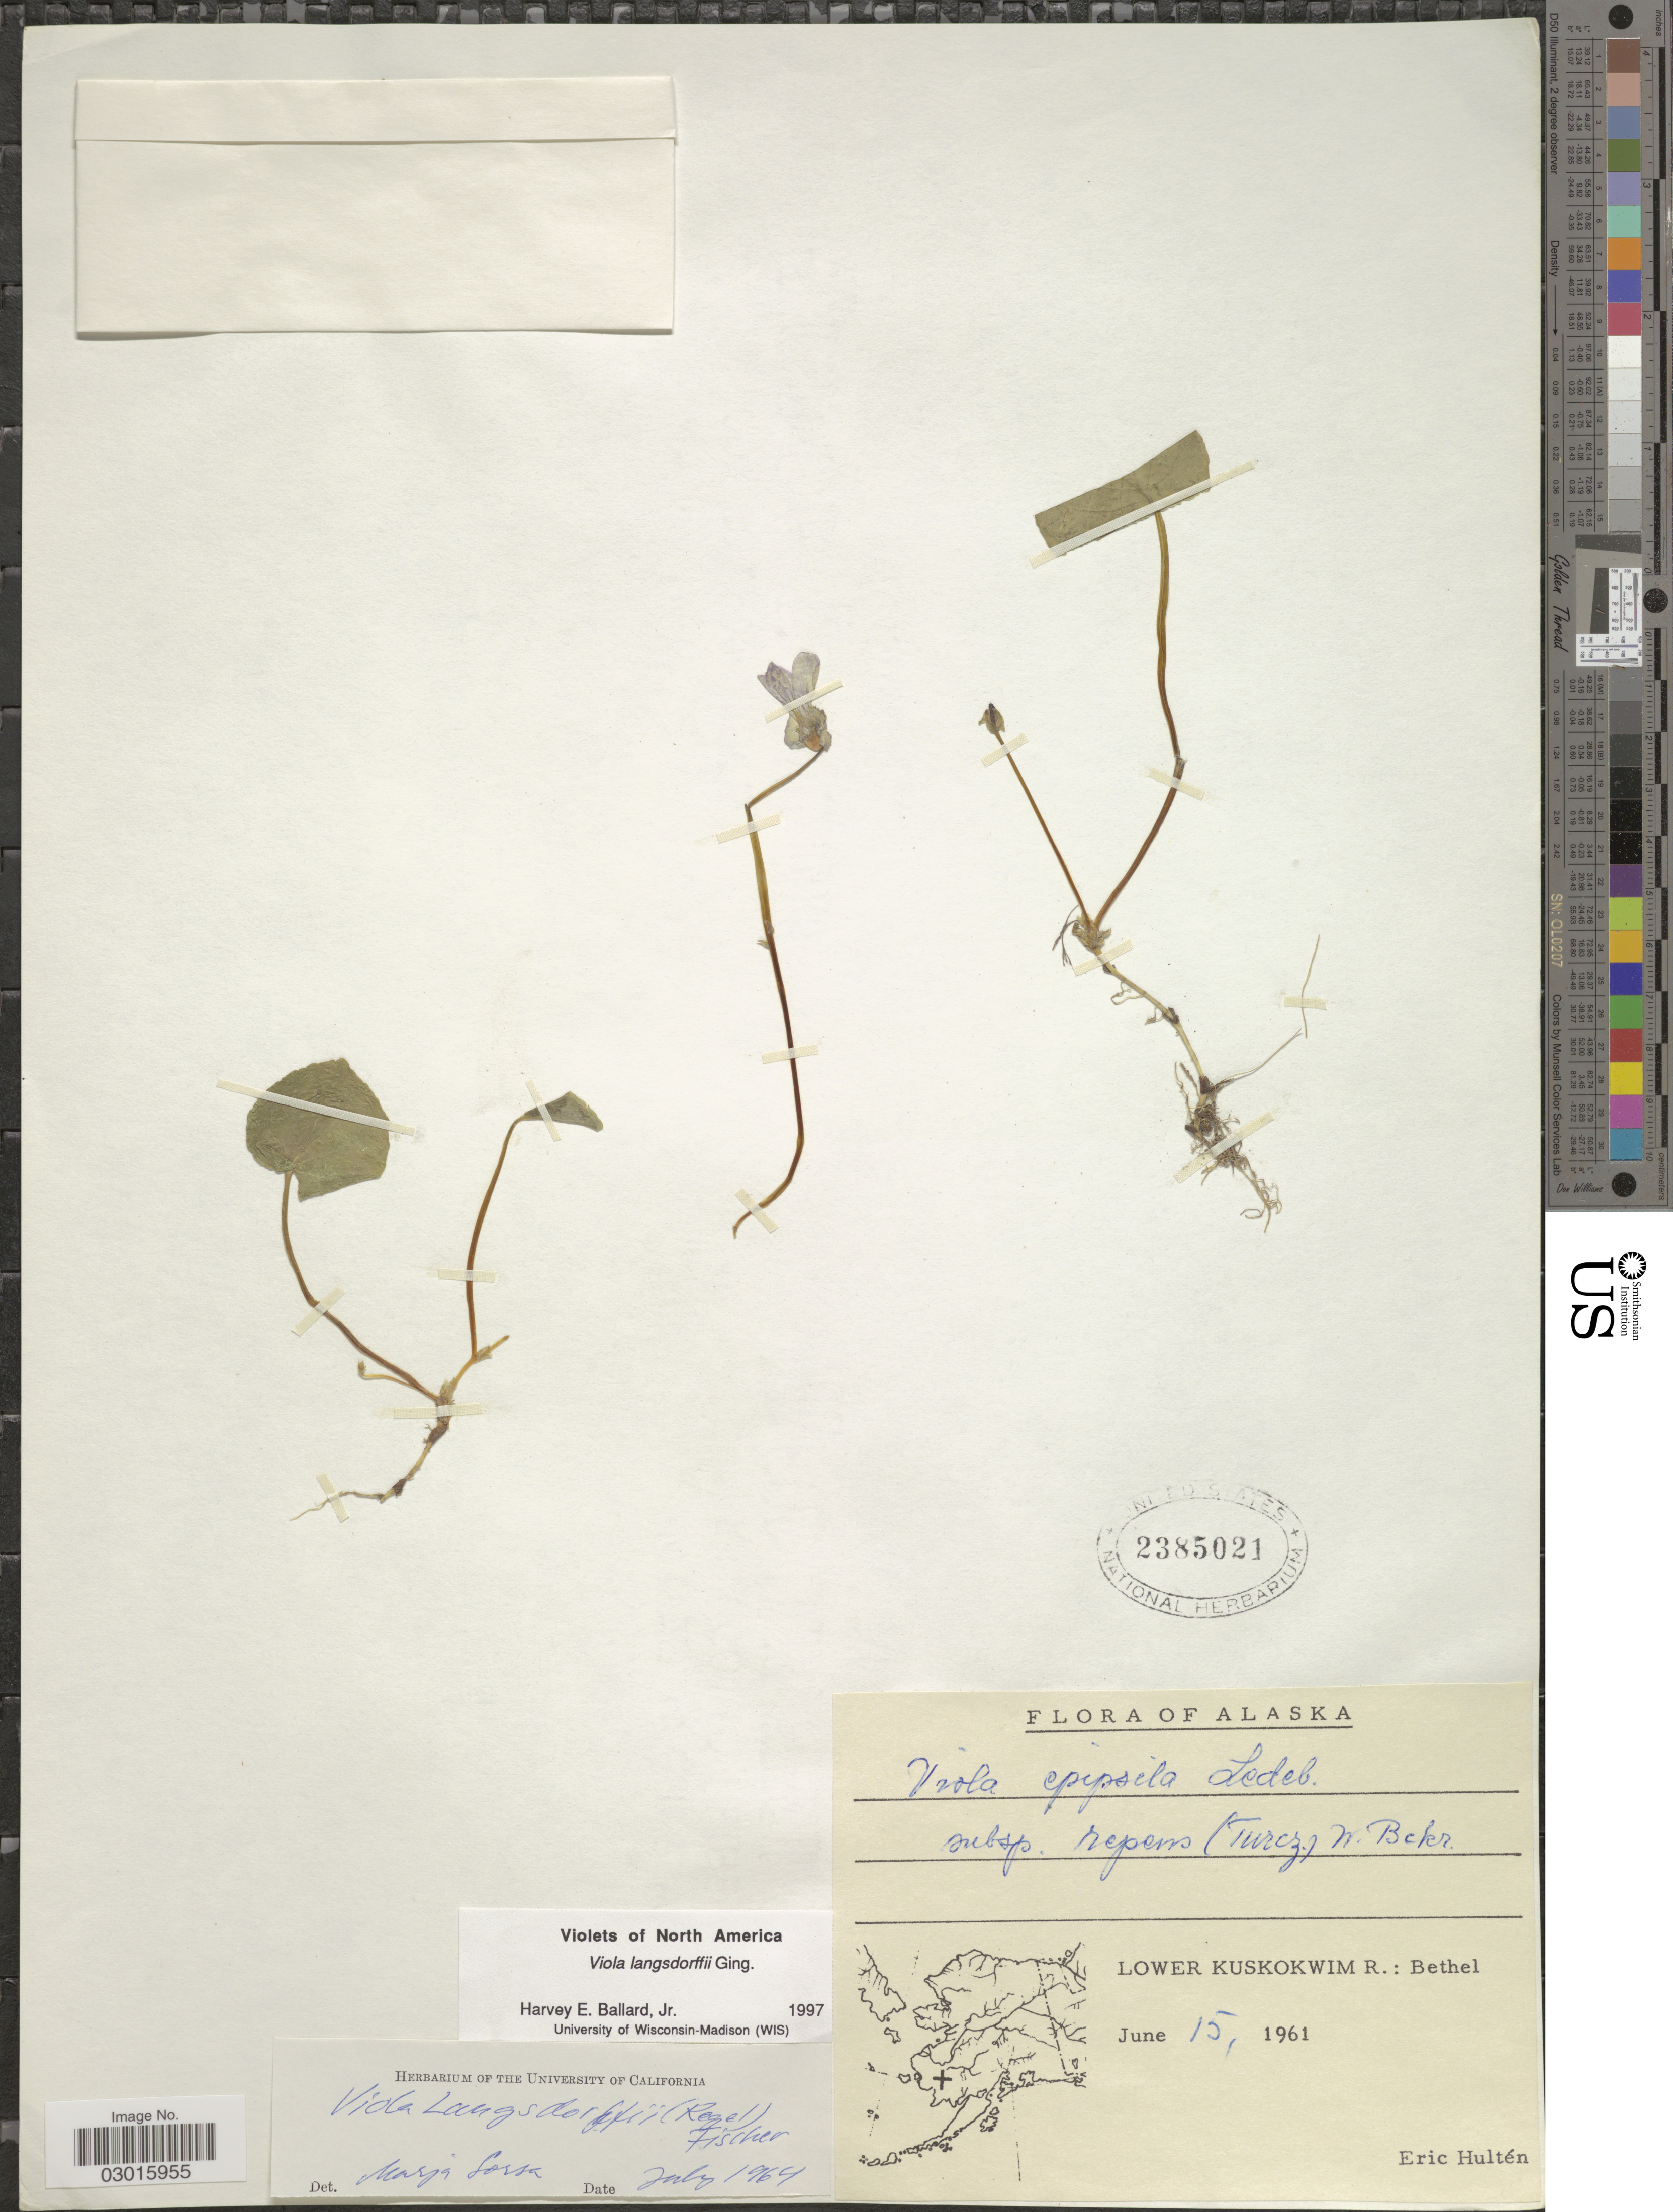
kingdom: Plantae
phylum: Tracheophyta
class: Magnoliopsida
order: Malpighiales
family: Violaceae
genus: Viola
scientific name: Viola langsdorffii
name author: Fisch. ex Ging.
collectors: E. G. Hultén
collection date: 1961-06-15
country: United States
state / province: Alaska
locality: Lower Kuskokwim R.: Bethel.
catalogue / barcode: US 2385021